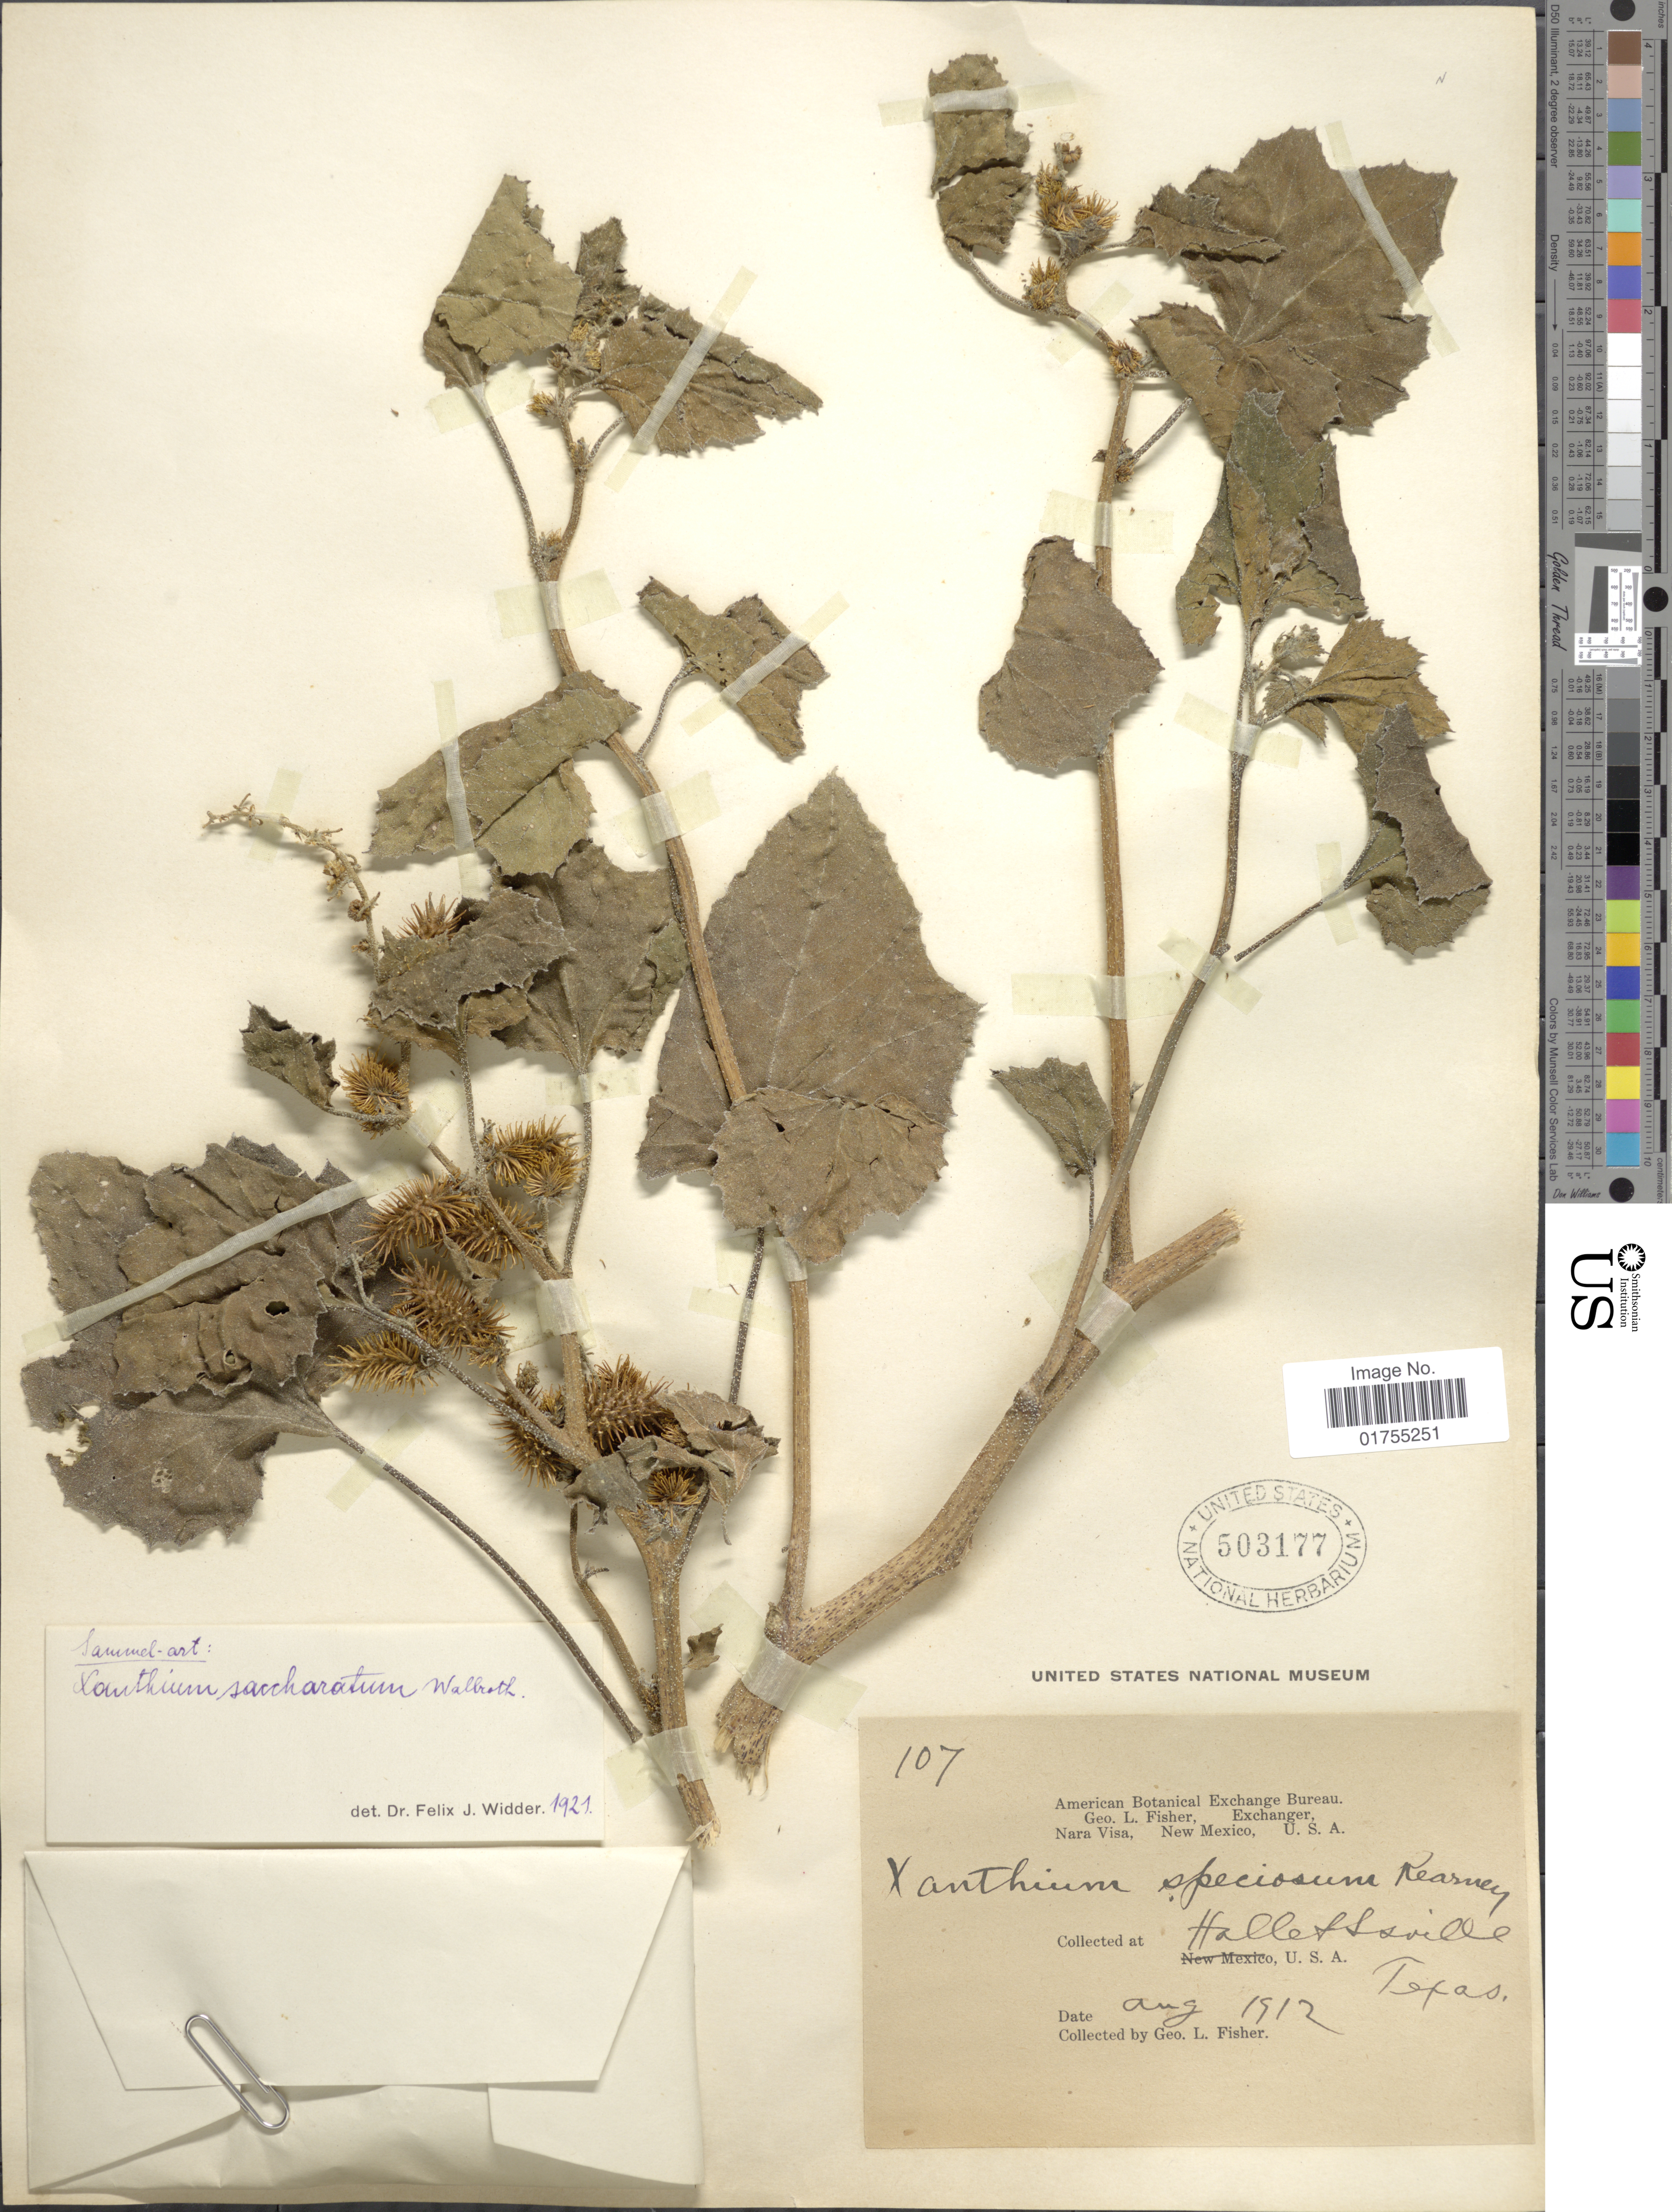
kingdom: Plantae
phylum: Tracheophyta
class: Magnoliopsida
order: Asterales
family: Asteraceae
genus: Xanthium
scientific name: Xanthium strumarium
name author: L.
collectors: G. L. Fisher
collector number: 107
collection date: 1912-08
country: United States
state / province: Texas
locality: Hallettsville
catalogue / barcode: US 503177